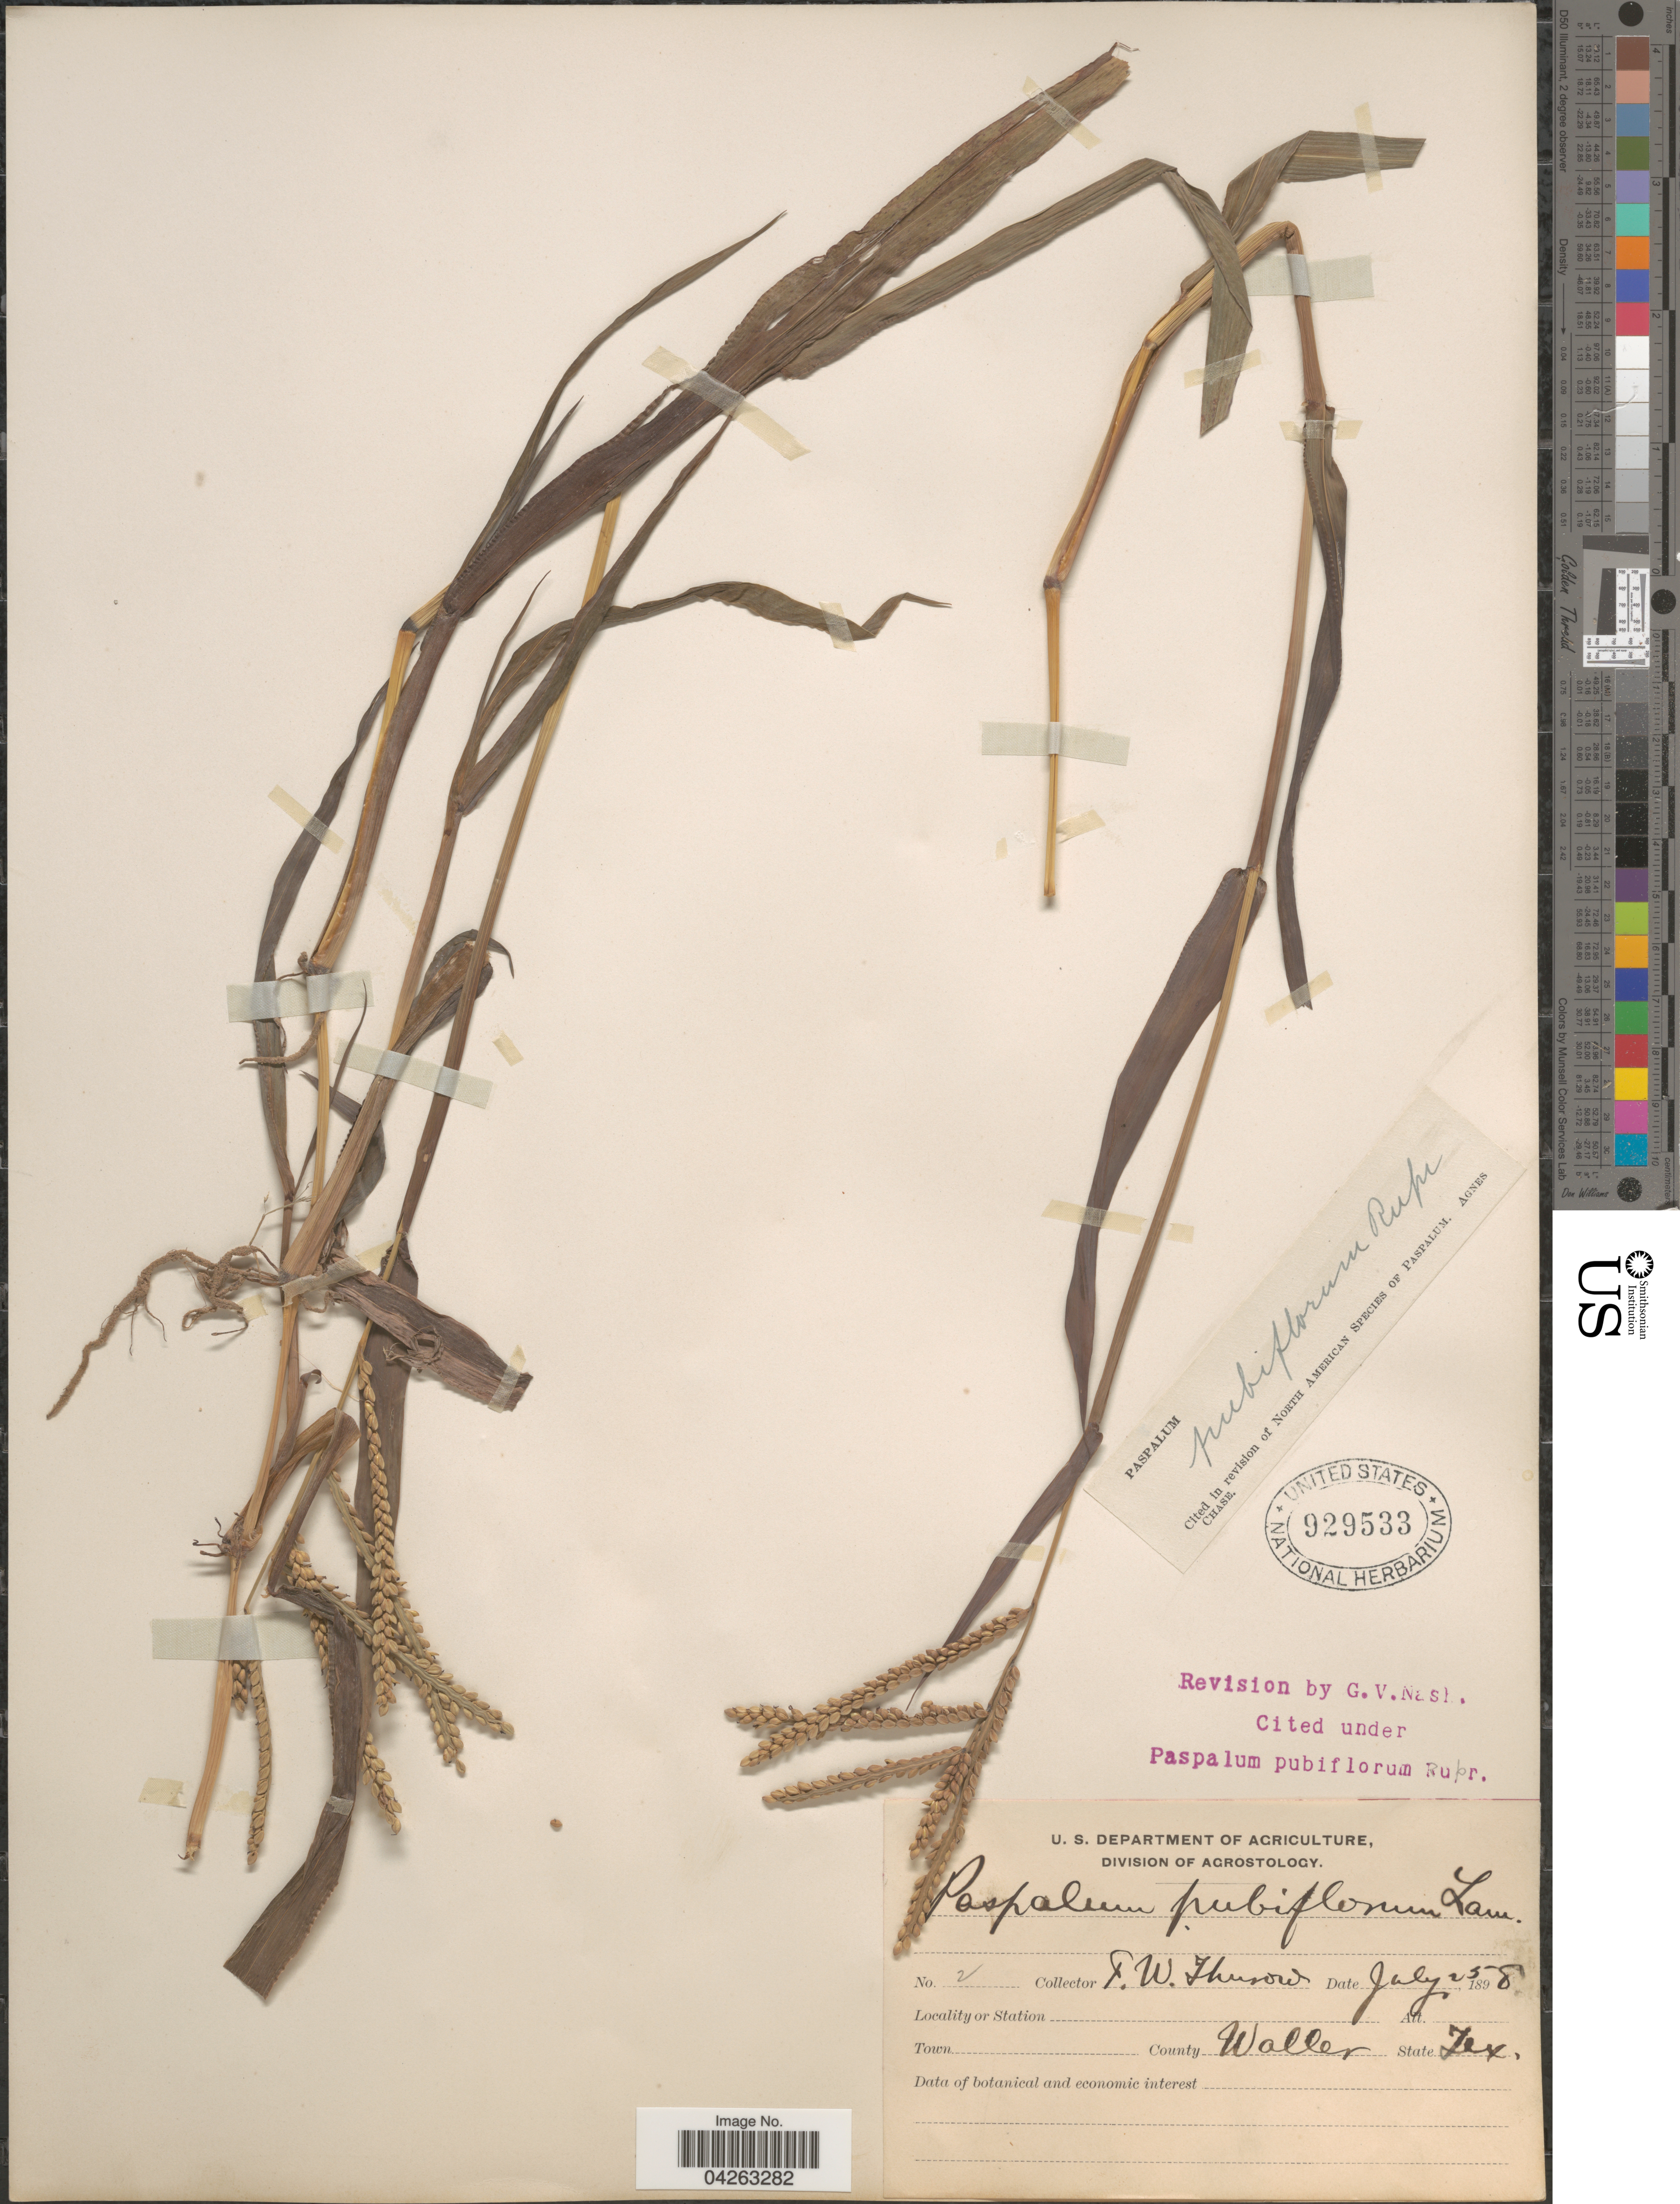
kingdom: Plantae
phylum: Tracheophyta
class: Liliopsida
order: Poales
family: Poaceae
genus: Paspalum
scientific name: Paspalum pubiflorum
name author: Rupr. ex E. Fourn.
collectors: F. W. Thurow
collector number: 2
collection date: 1898-07-25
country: United States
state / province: Texas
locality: County Waller.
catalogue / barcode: US 929533